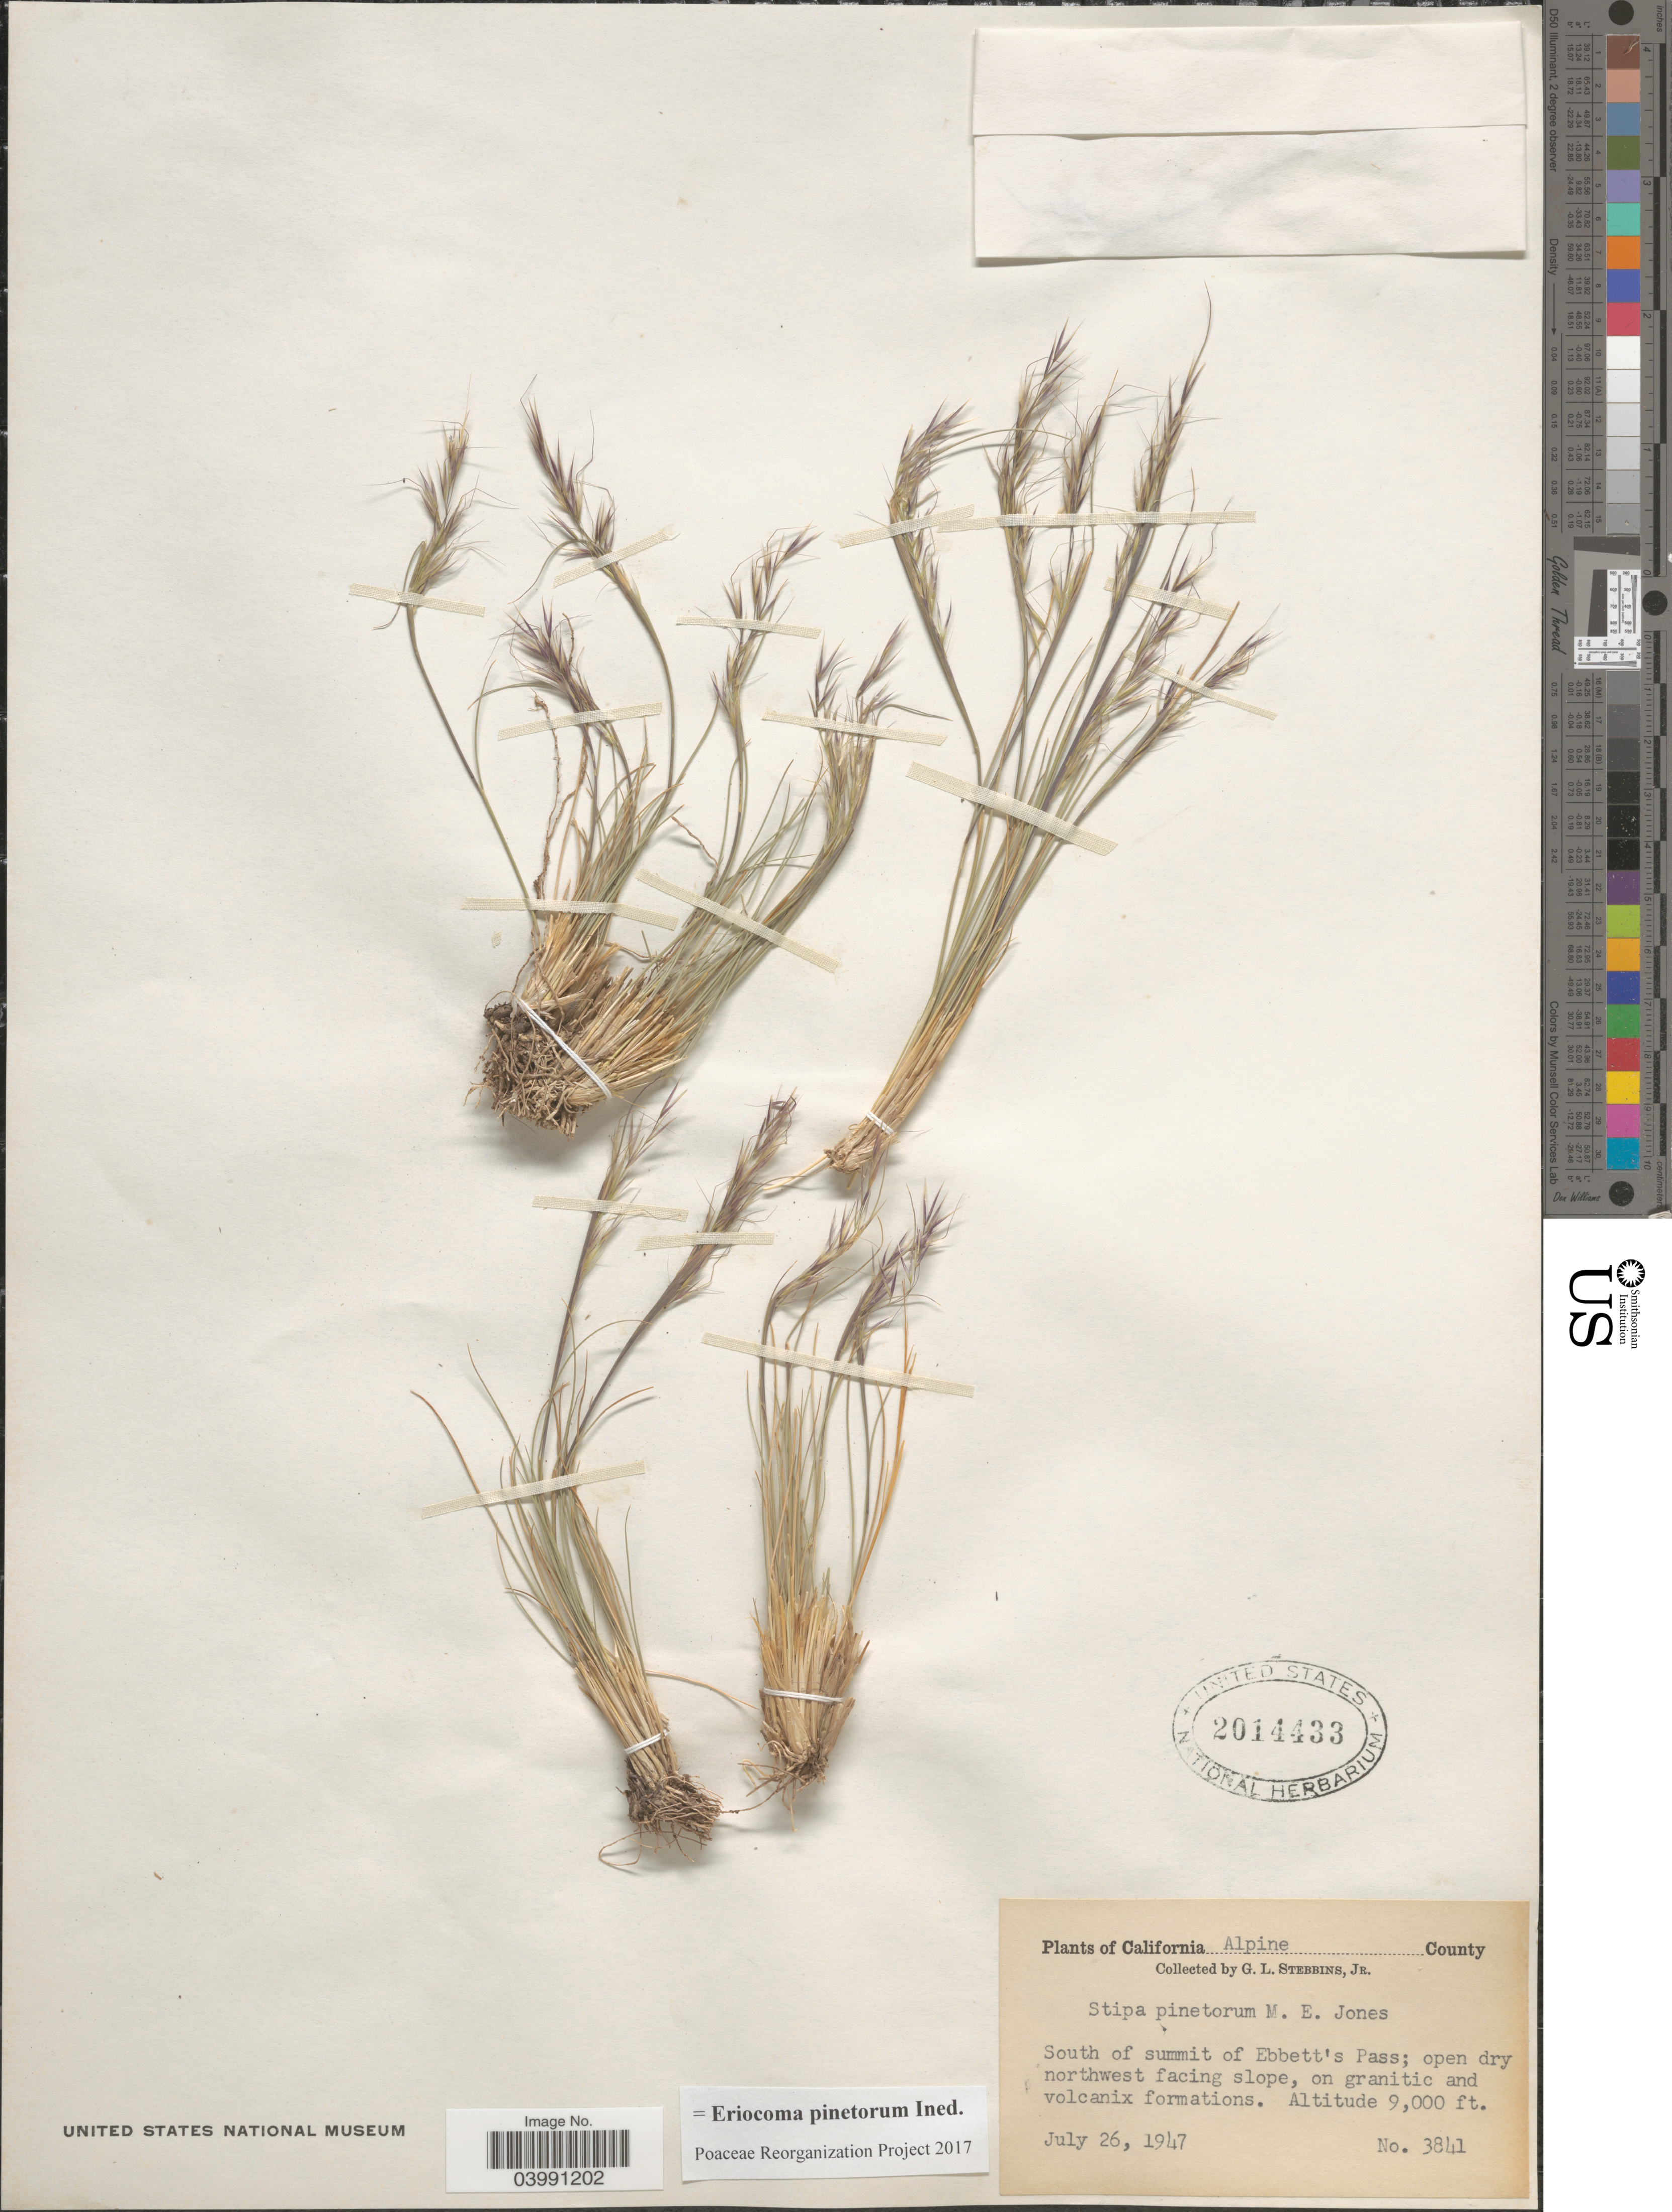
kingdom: Plantae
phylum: Tracheophyta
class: Liliopsida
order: Poales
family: Poaceae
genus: Eriocoma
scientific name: Eriocoma pinetorum ined.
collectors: G. L. Stebbins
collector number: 3841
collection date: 1947-07-26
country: United States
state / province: California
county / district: Alpine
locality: Alpine County. South of summit of Ebbett's Pass; open dry northwest facing slope.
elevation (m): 2743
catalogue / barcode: US 2014433